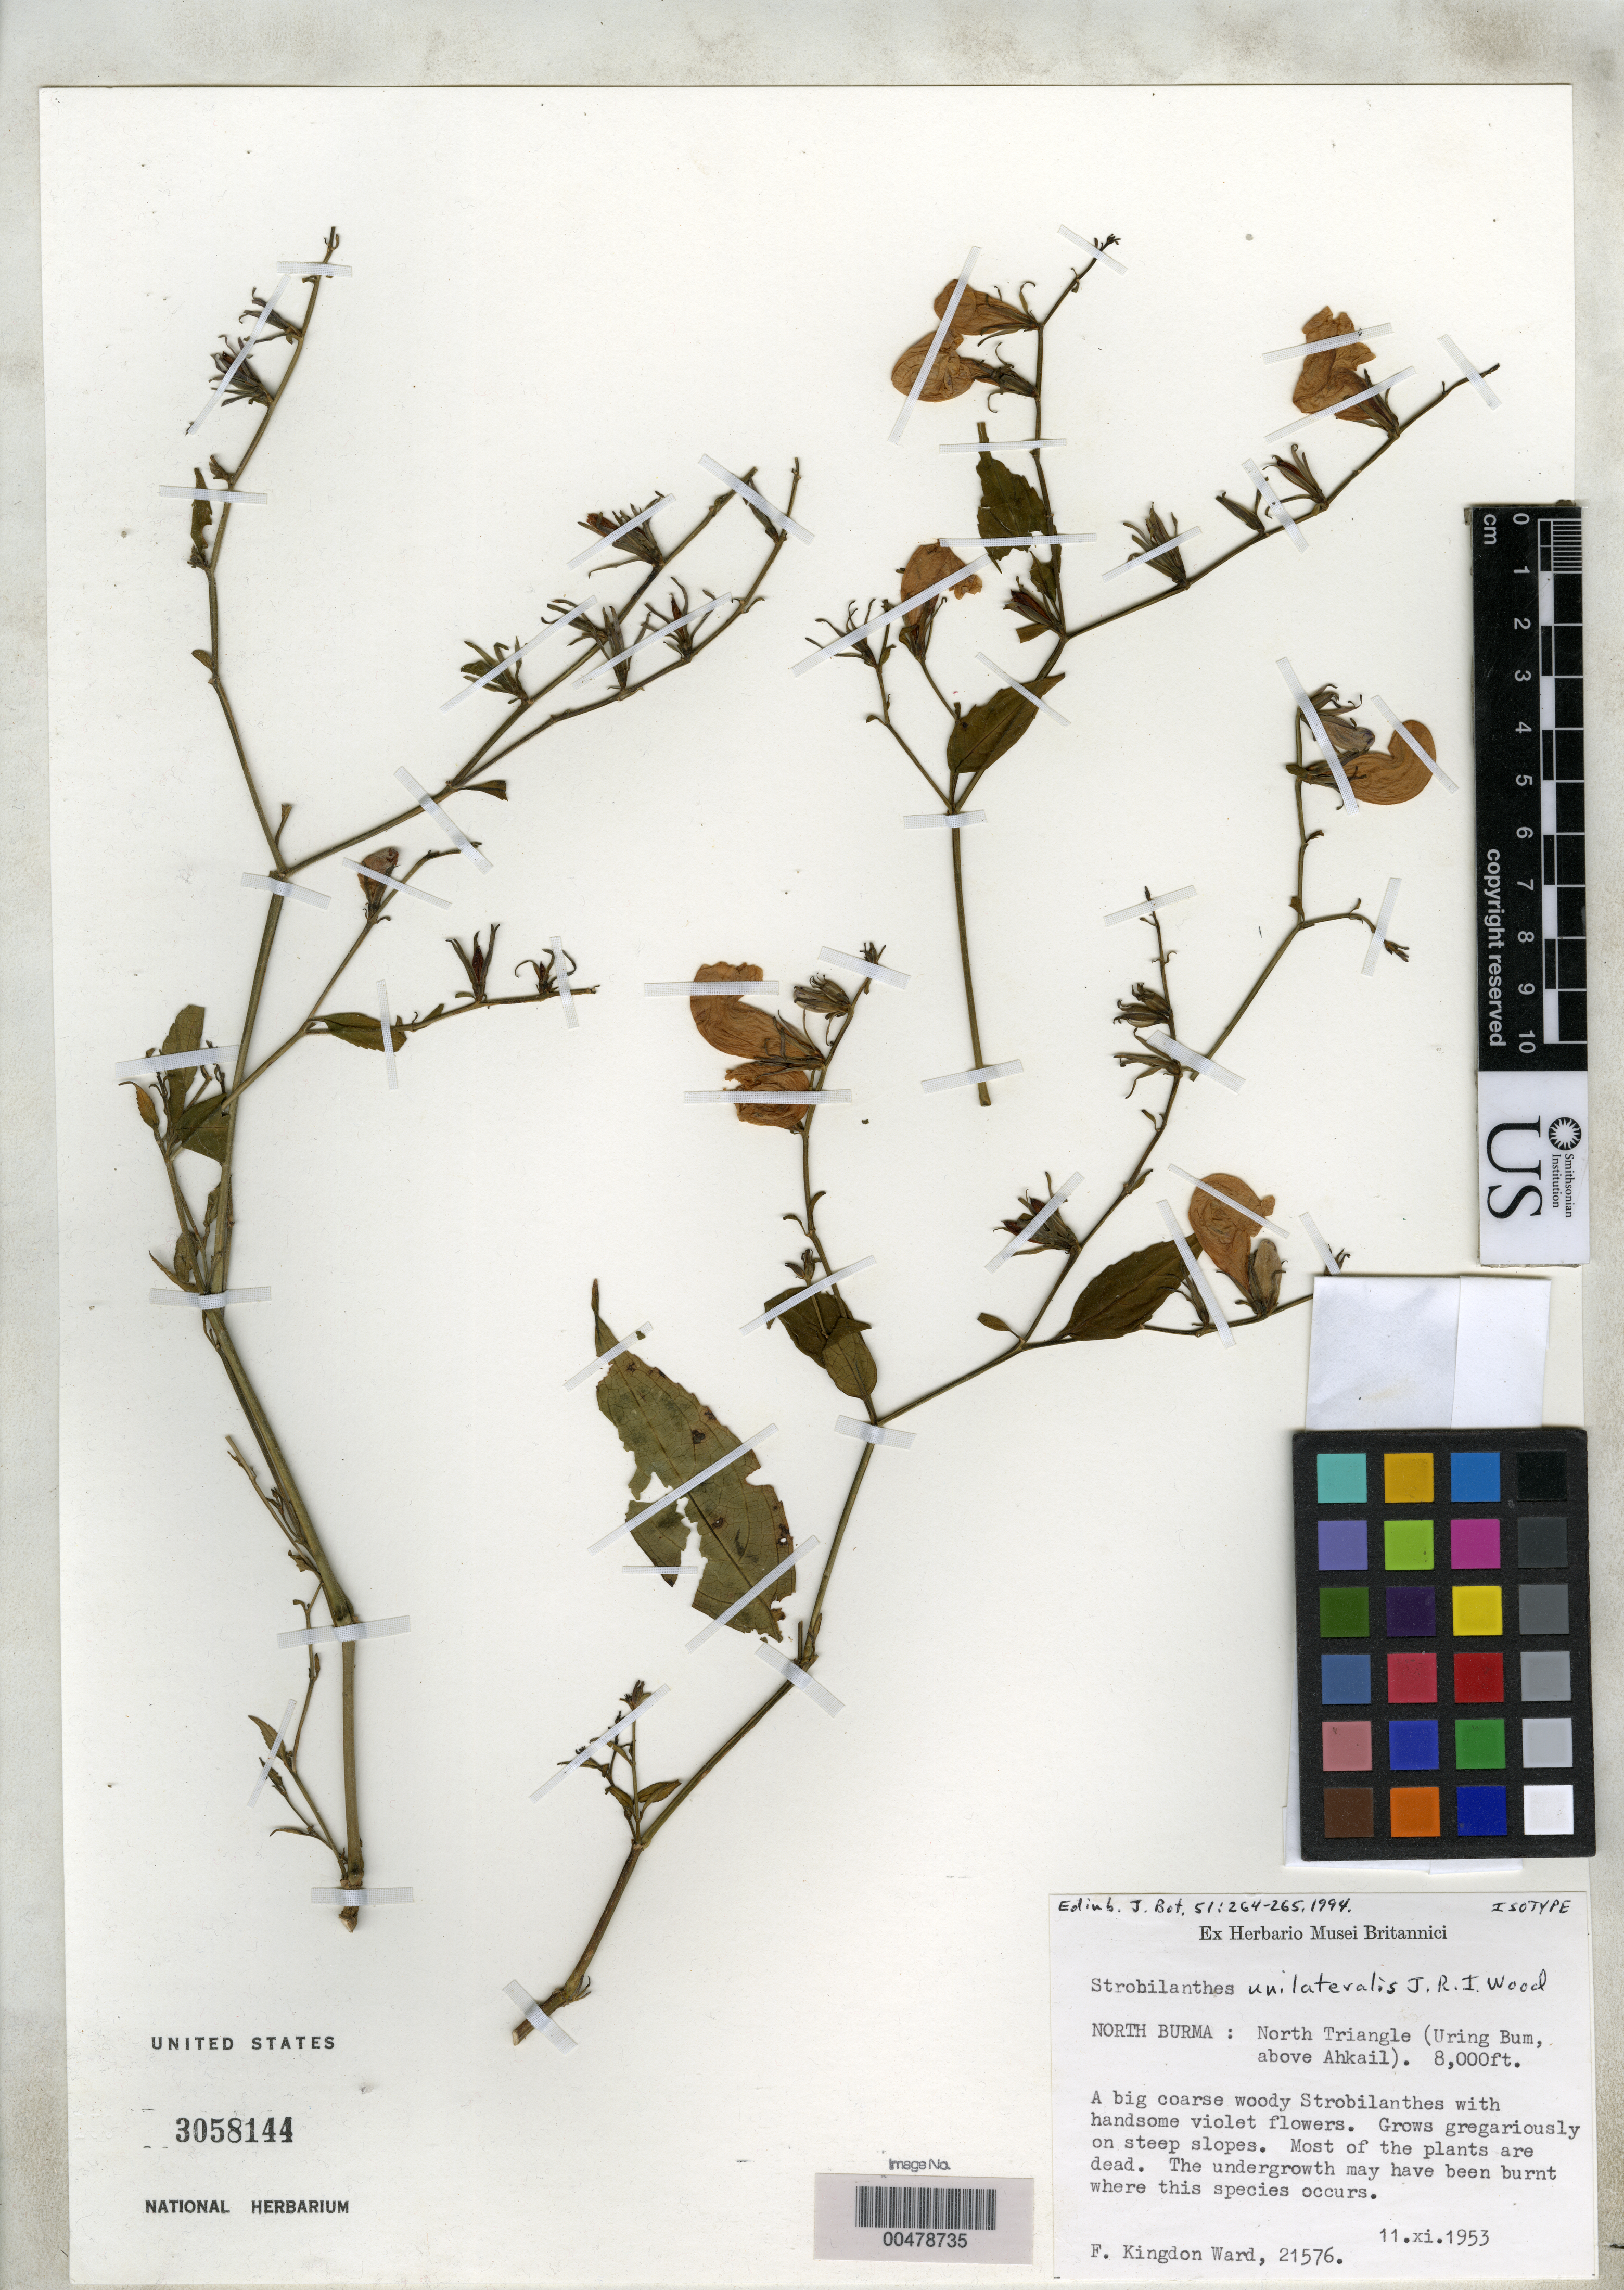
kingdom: Plantae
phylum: Tracheophyta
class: Magnoliopsida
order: Lamiales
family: Acanthaceae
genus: Strobilanthes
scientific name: Strobilanthes unilateralis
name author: J.R.I. Wood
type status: Isotype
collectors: F. Kingdon Ward et al.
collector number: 21576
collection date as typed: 11 Nov 1953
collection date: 1953-11-11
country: Myanmar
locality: North Triangle, Uring Bum, above Ahkail, north Burma.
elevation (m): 2438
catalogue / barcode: US 3058144